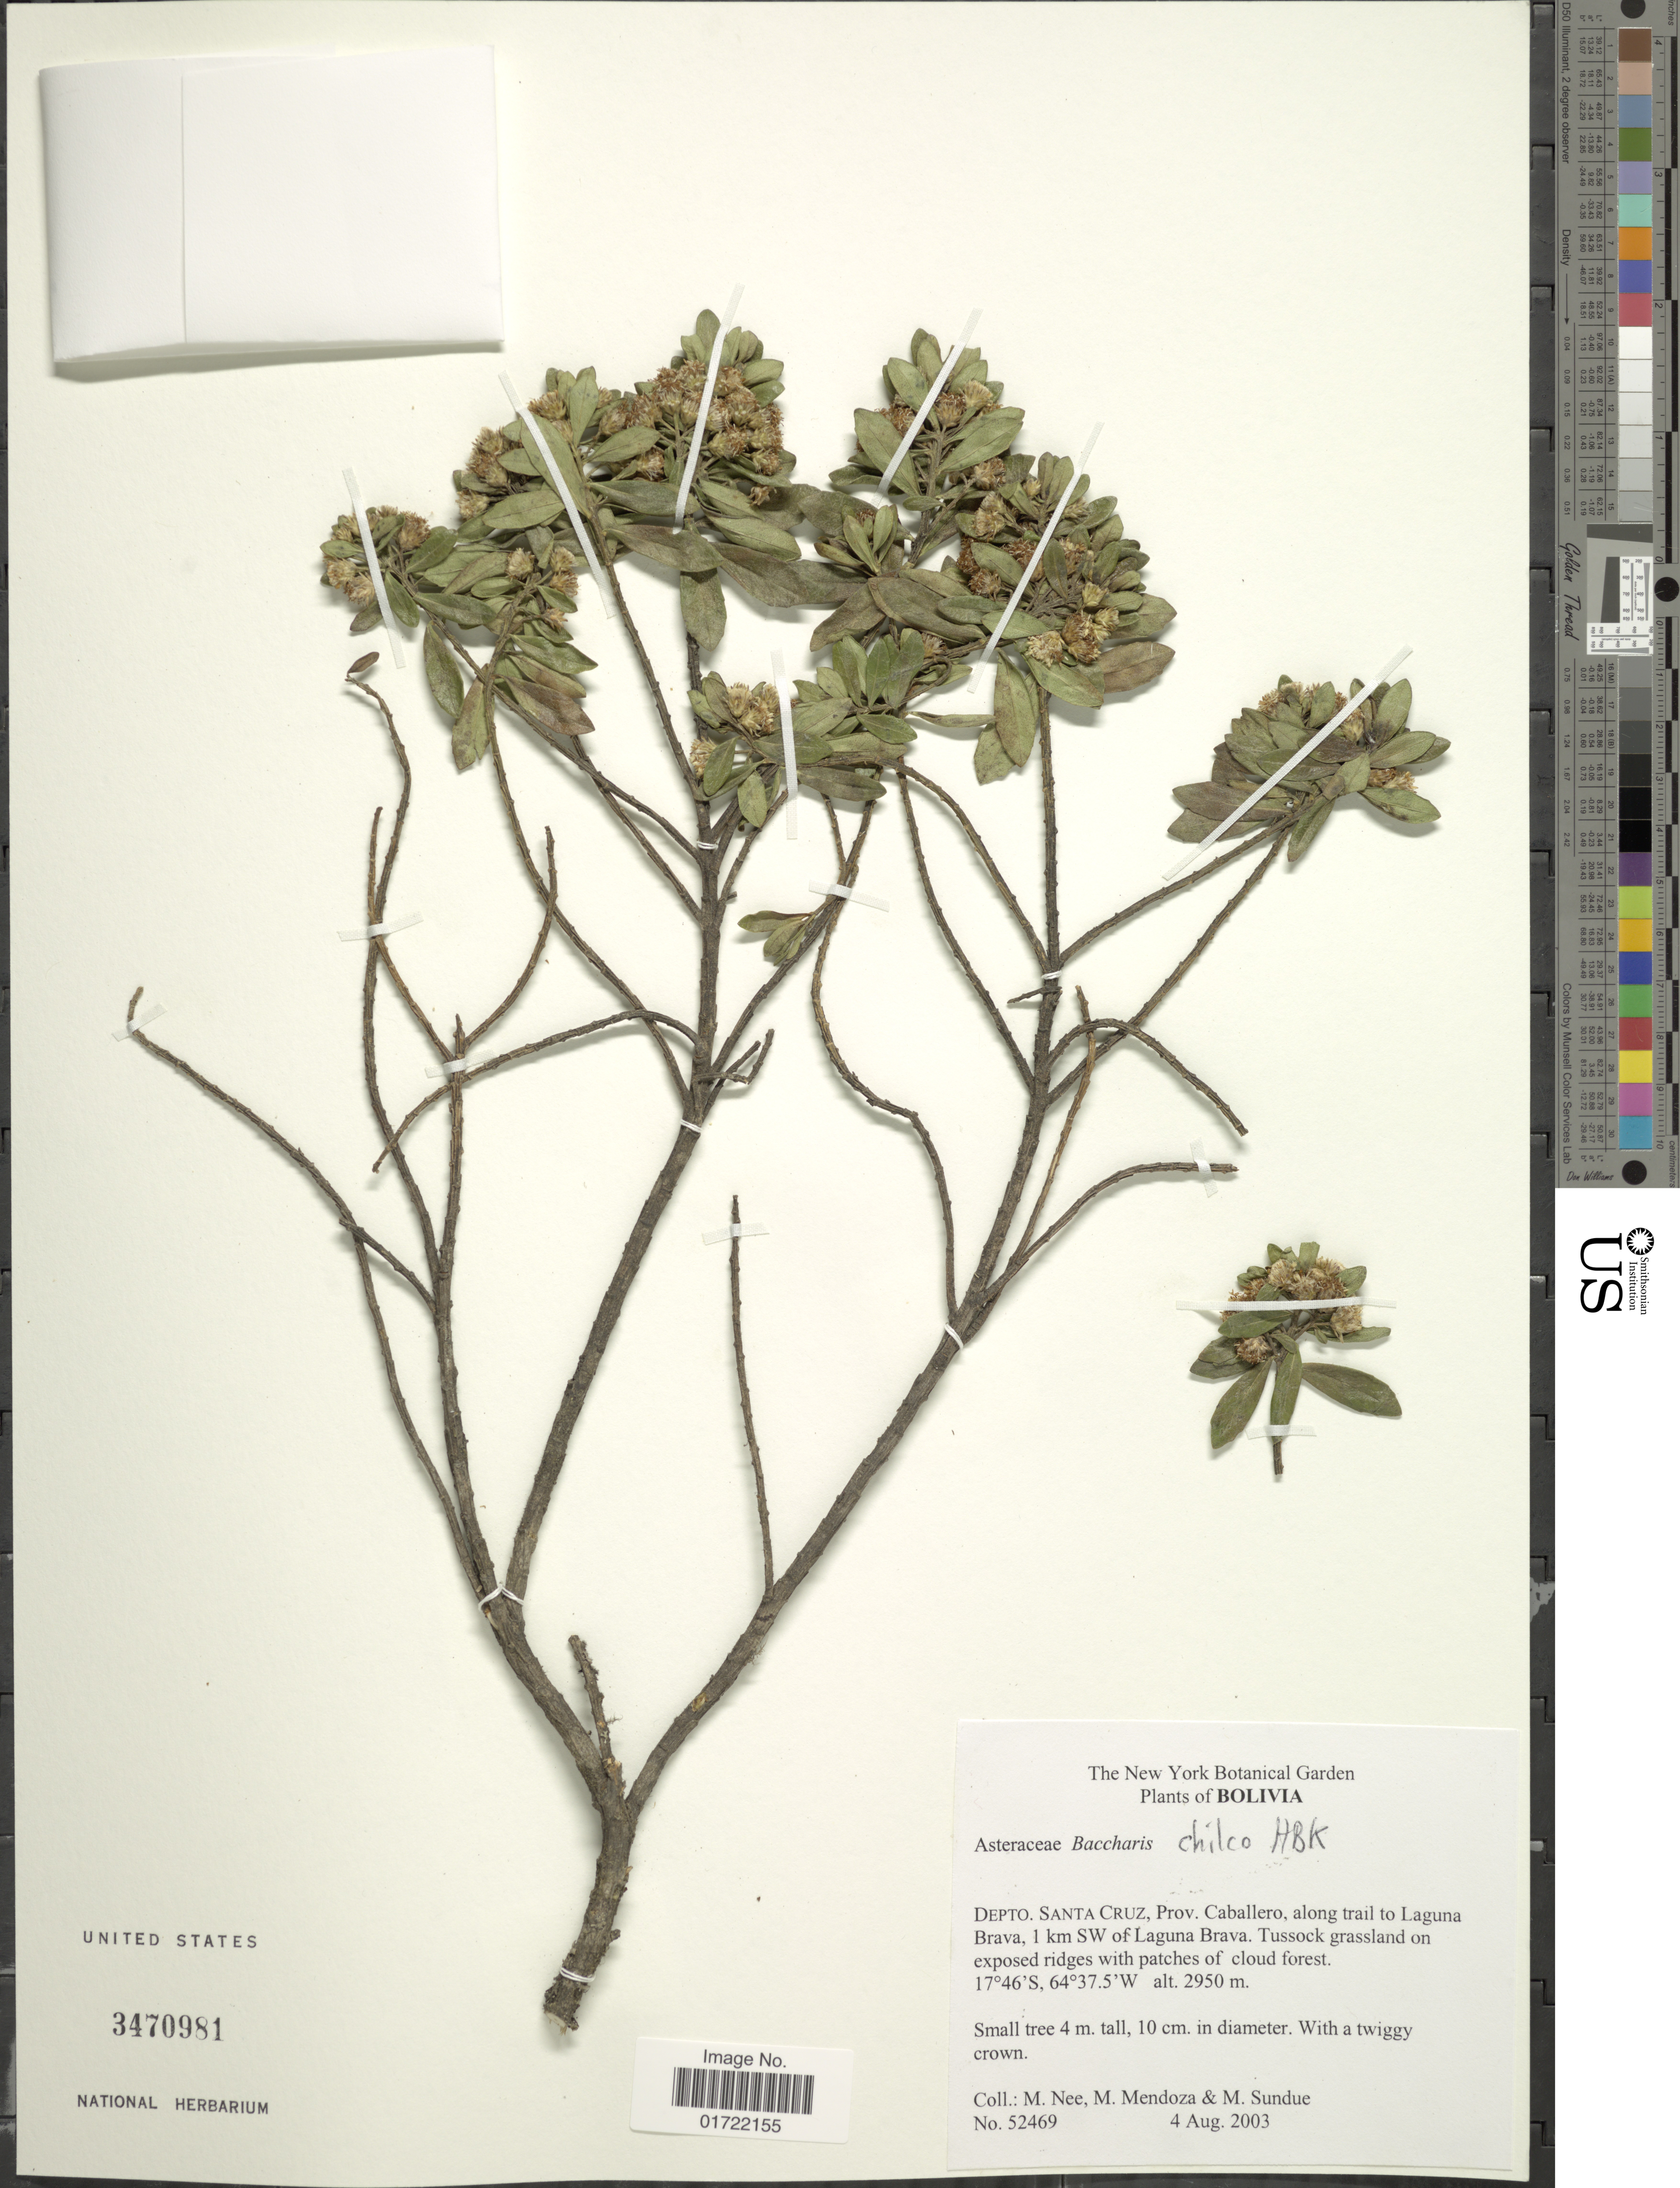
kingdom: Plantae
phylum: Tracheophyta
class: Magnoliopsida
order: Asterales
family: Asteraceae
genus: Baccharis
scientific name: Baccharis chilco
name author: Kunth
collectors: M. Nee, M. Mendoza & M. Sundue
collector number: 52469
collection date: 2003-08-04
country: Bolivia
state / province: Santa Cruz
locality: Depto. Santa Cruz, Prov. Caballero, along trail to Laguna Brava, 1 km SW of Laguna Brava, Tussock grassland on exposed ridges with patches of cloud forest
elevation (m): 2950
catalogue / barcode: US 3470981